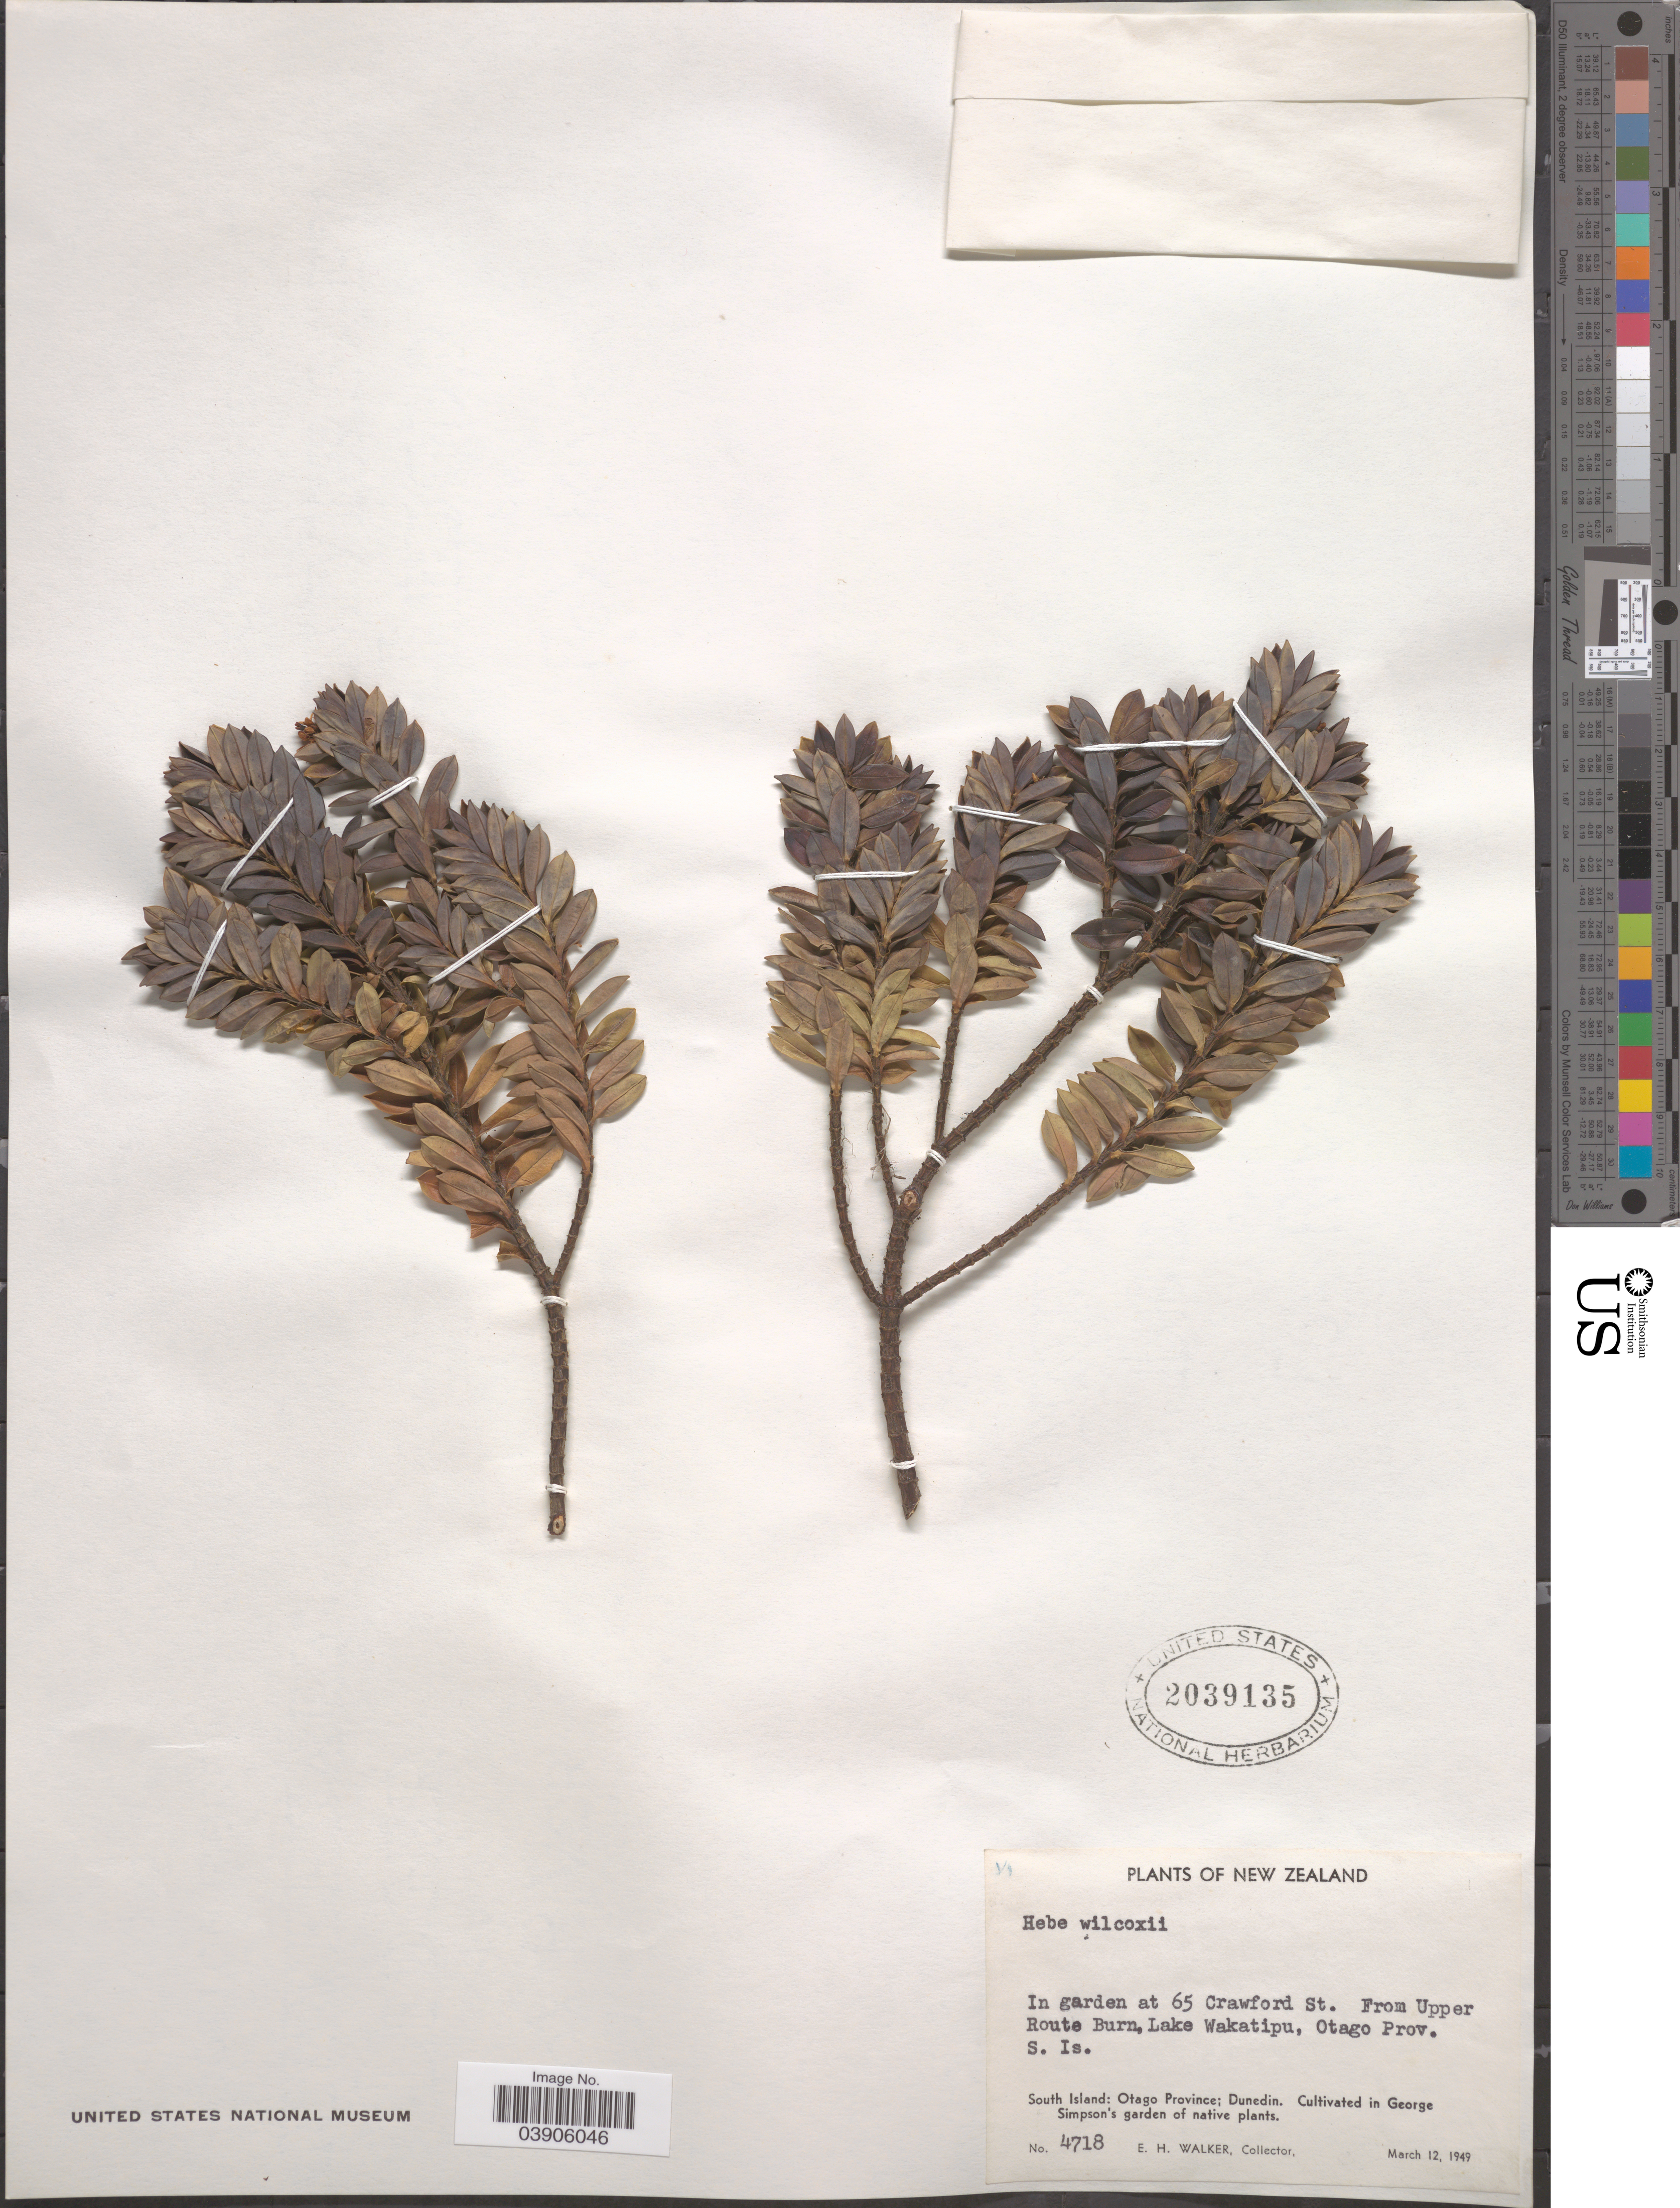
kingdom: Plantae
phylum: Tracheophyta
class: Magnoliopsida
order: Lamiales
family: Plantaginaceae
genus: Hebe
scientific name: Hebe willcoxii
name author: (Petrie) Cockayne & Allan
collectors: E. H. Walker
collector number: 4718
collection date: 1949-03-12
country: New Zealand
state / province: Otago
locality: In garden at 65 Crawford St. South Island: Dunedin. Cultivated in George Simpson's garden.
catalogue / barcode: US 2039135